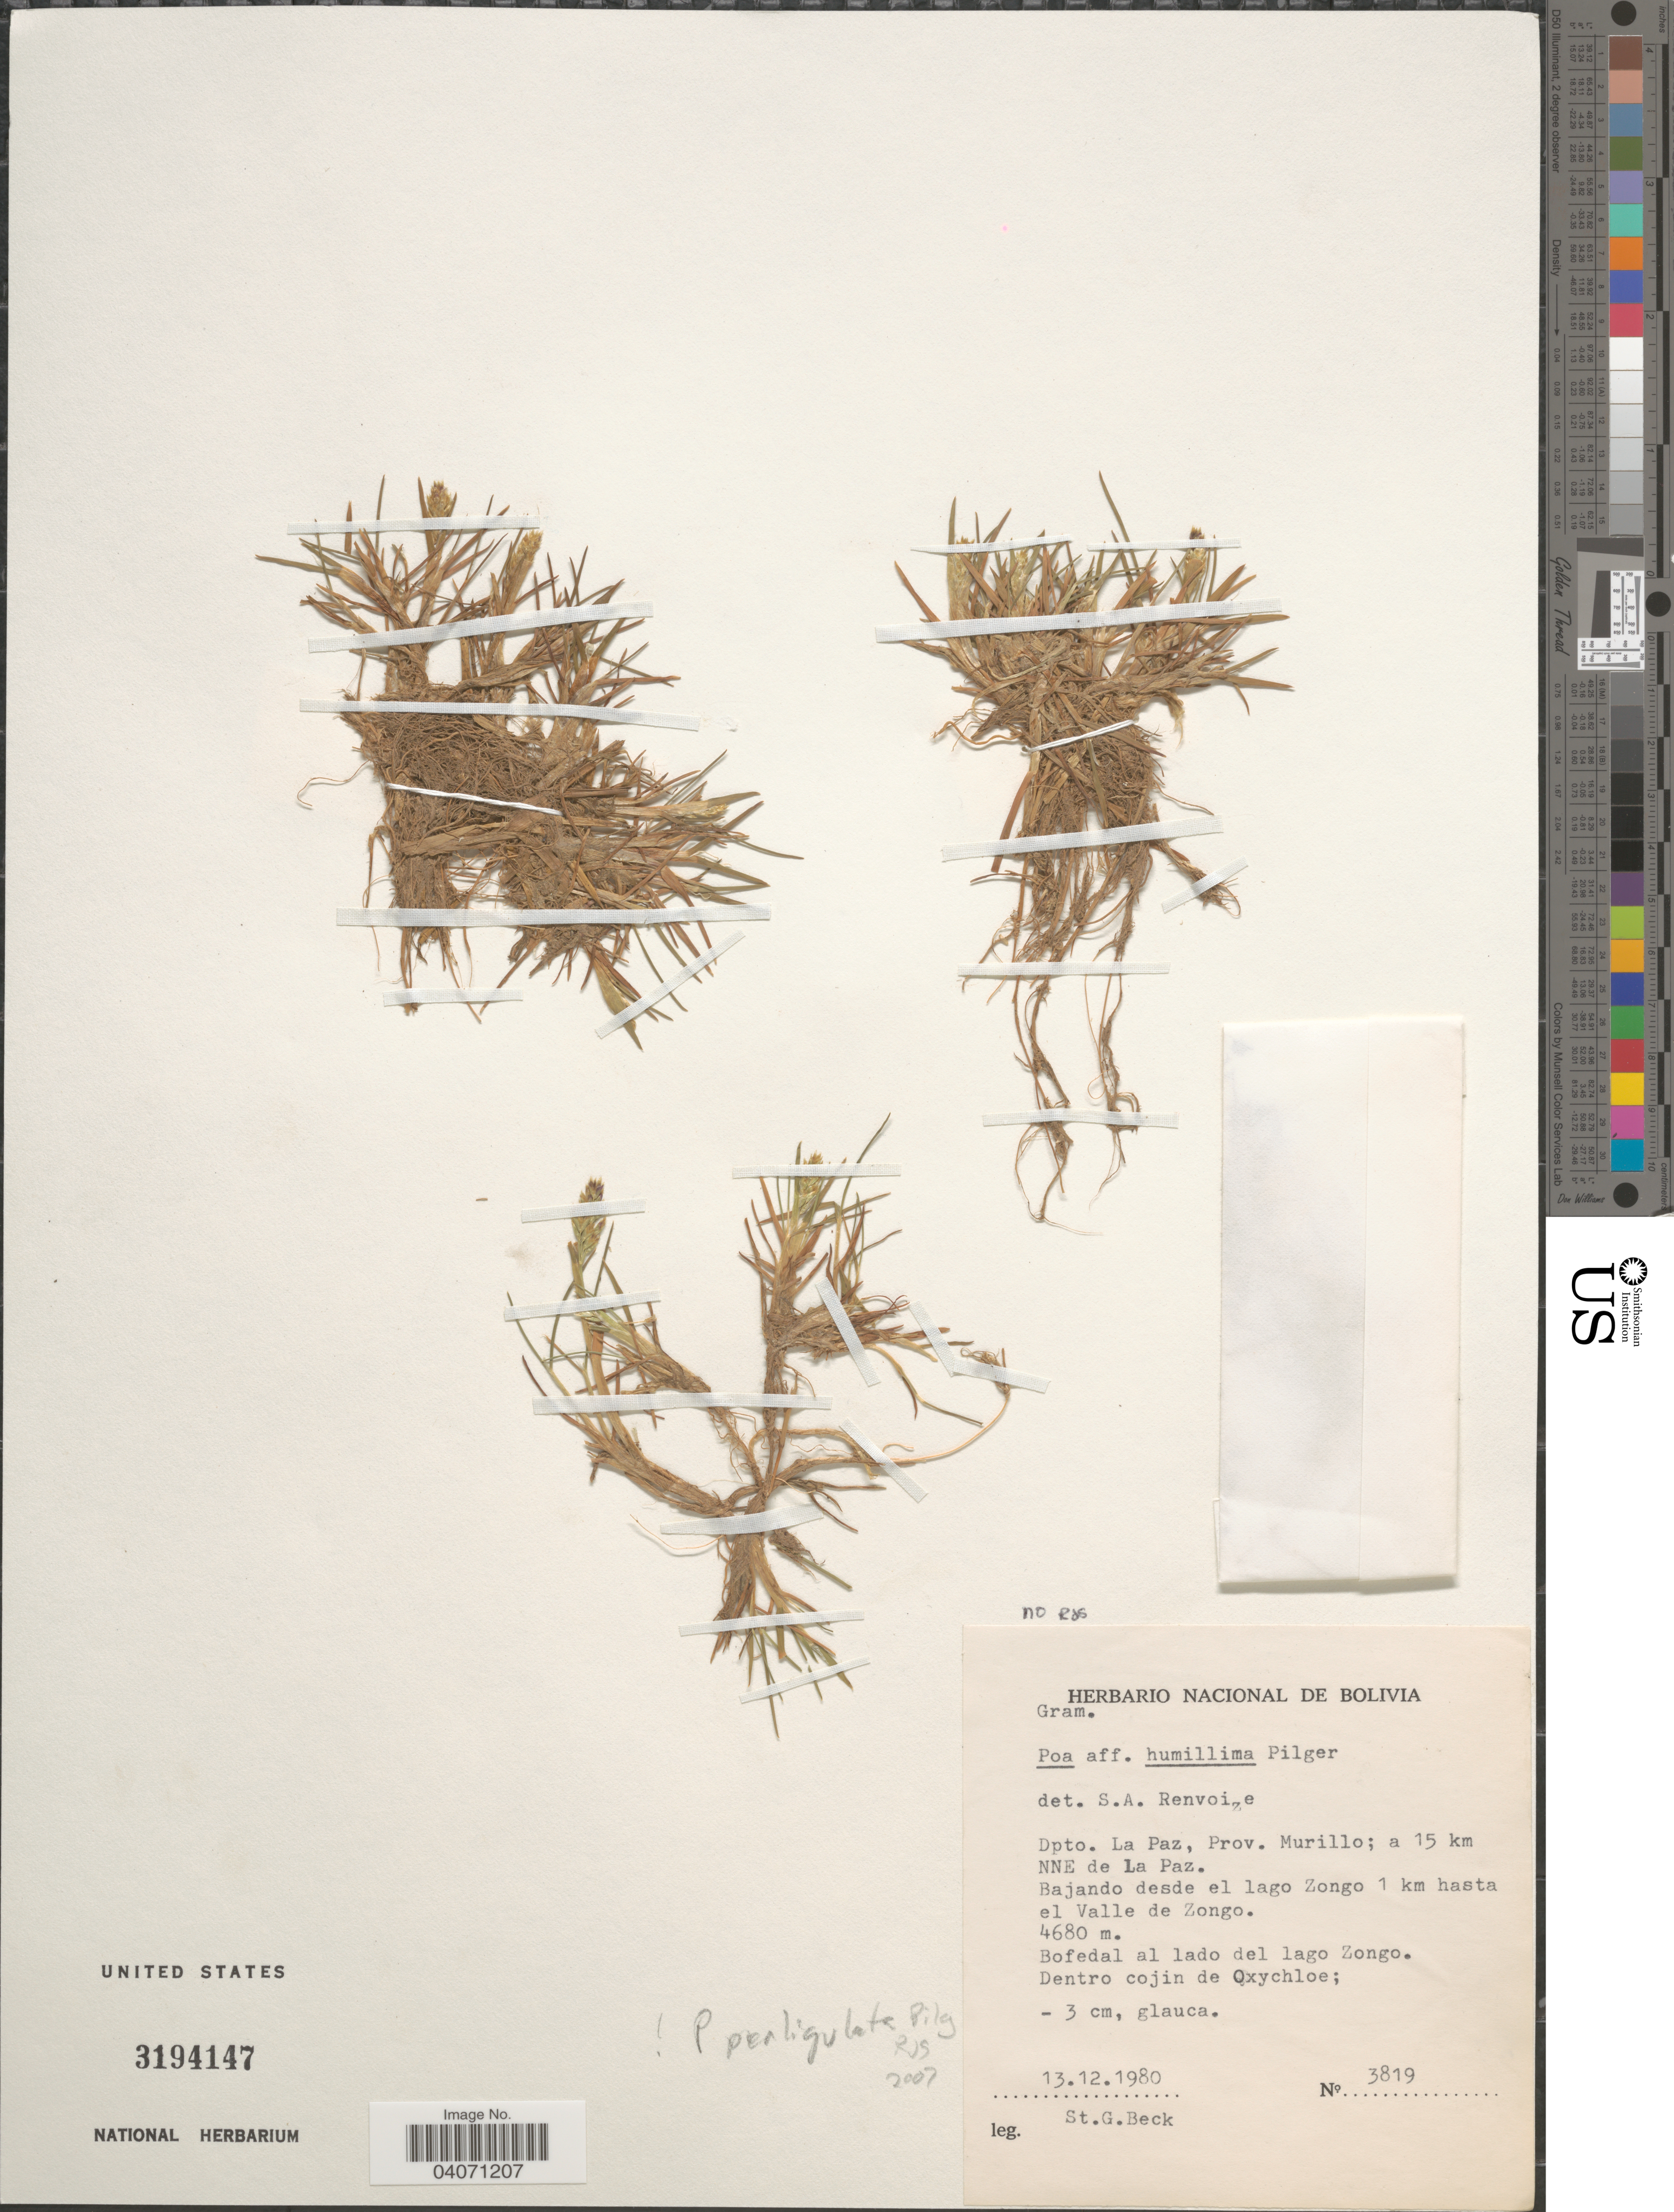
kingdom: Plantae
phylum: Tracheophyta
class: Liliopsida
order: Poales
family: Poaceae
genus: Poa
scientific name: Poa perligulata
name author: Pilg.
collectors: S. G. Beck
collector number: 3819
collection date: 1980-12-13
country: Bolivia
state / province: La Paz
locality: Dpto. La Paz, Prov. Murillo; a 15 km NNE de La Paz. Bajando desde el lago Zongo 1 km hasta el Valle de Zongo. Bofedal al lado del lago Zongo.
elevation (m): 4680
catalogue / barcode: US 3194147